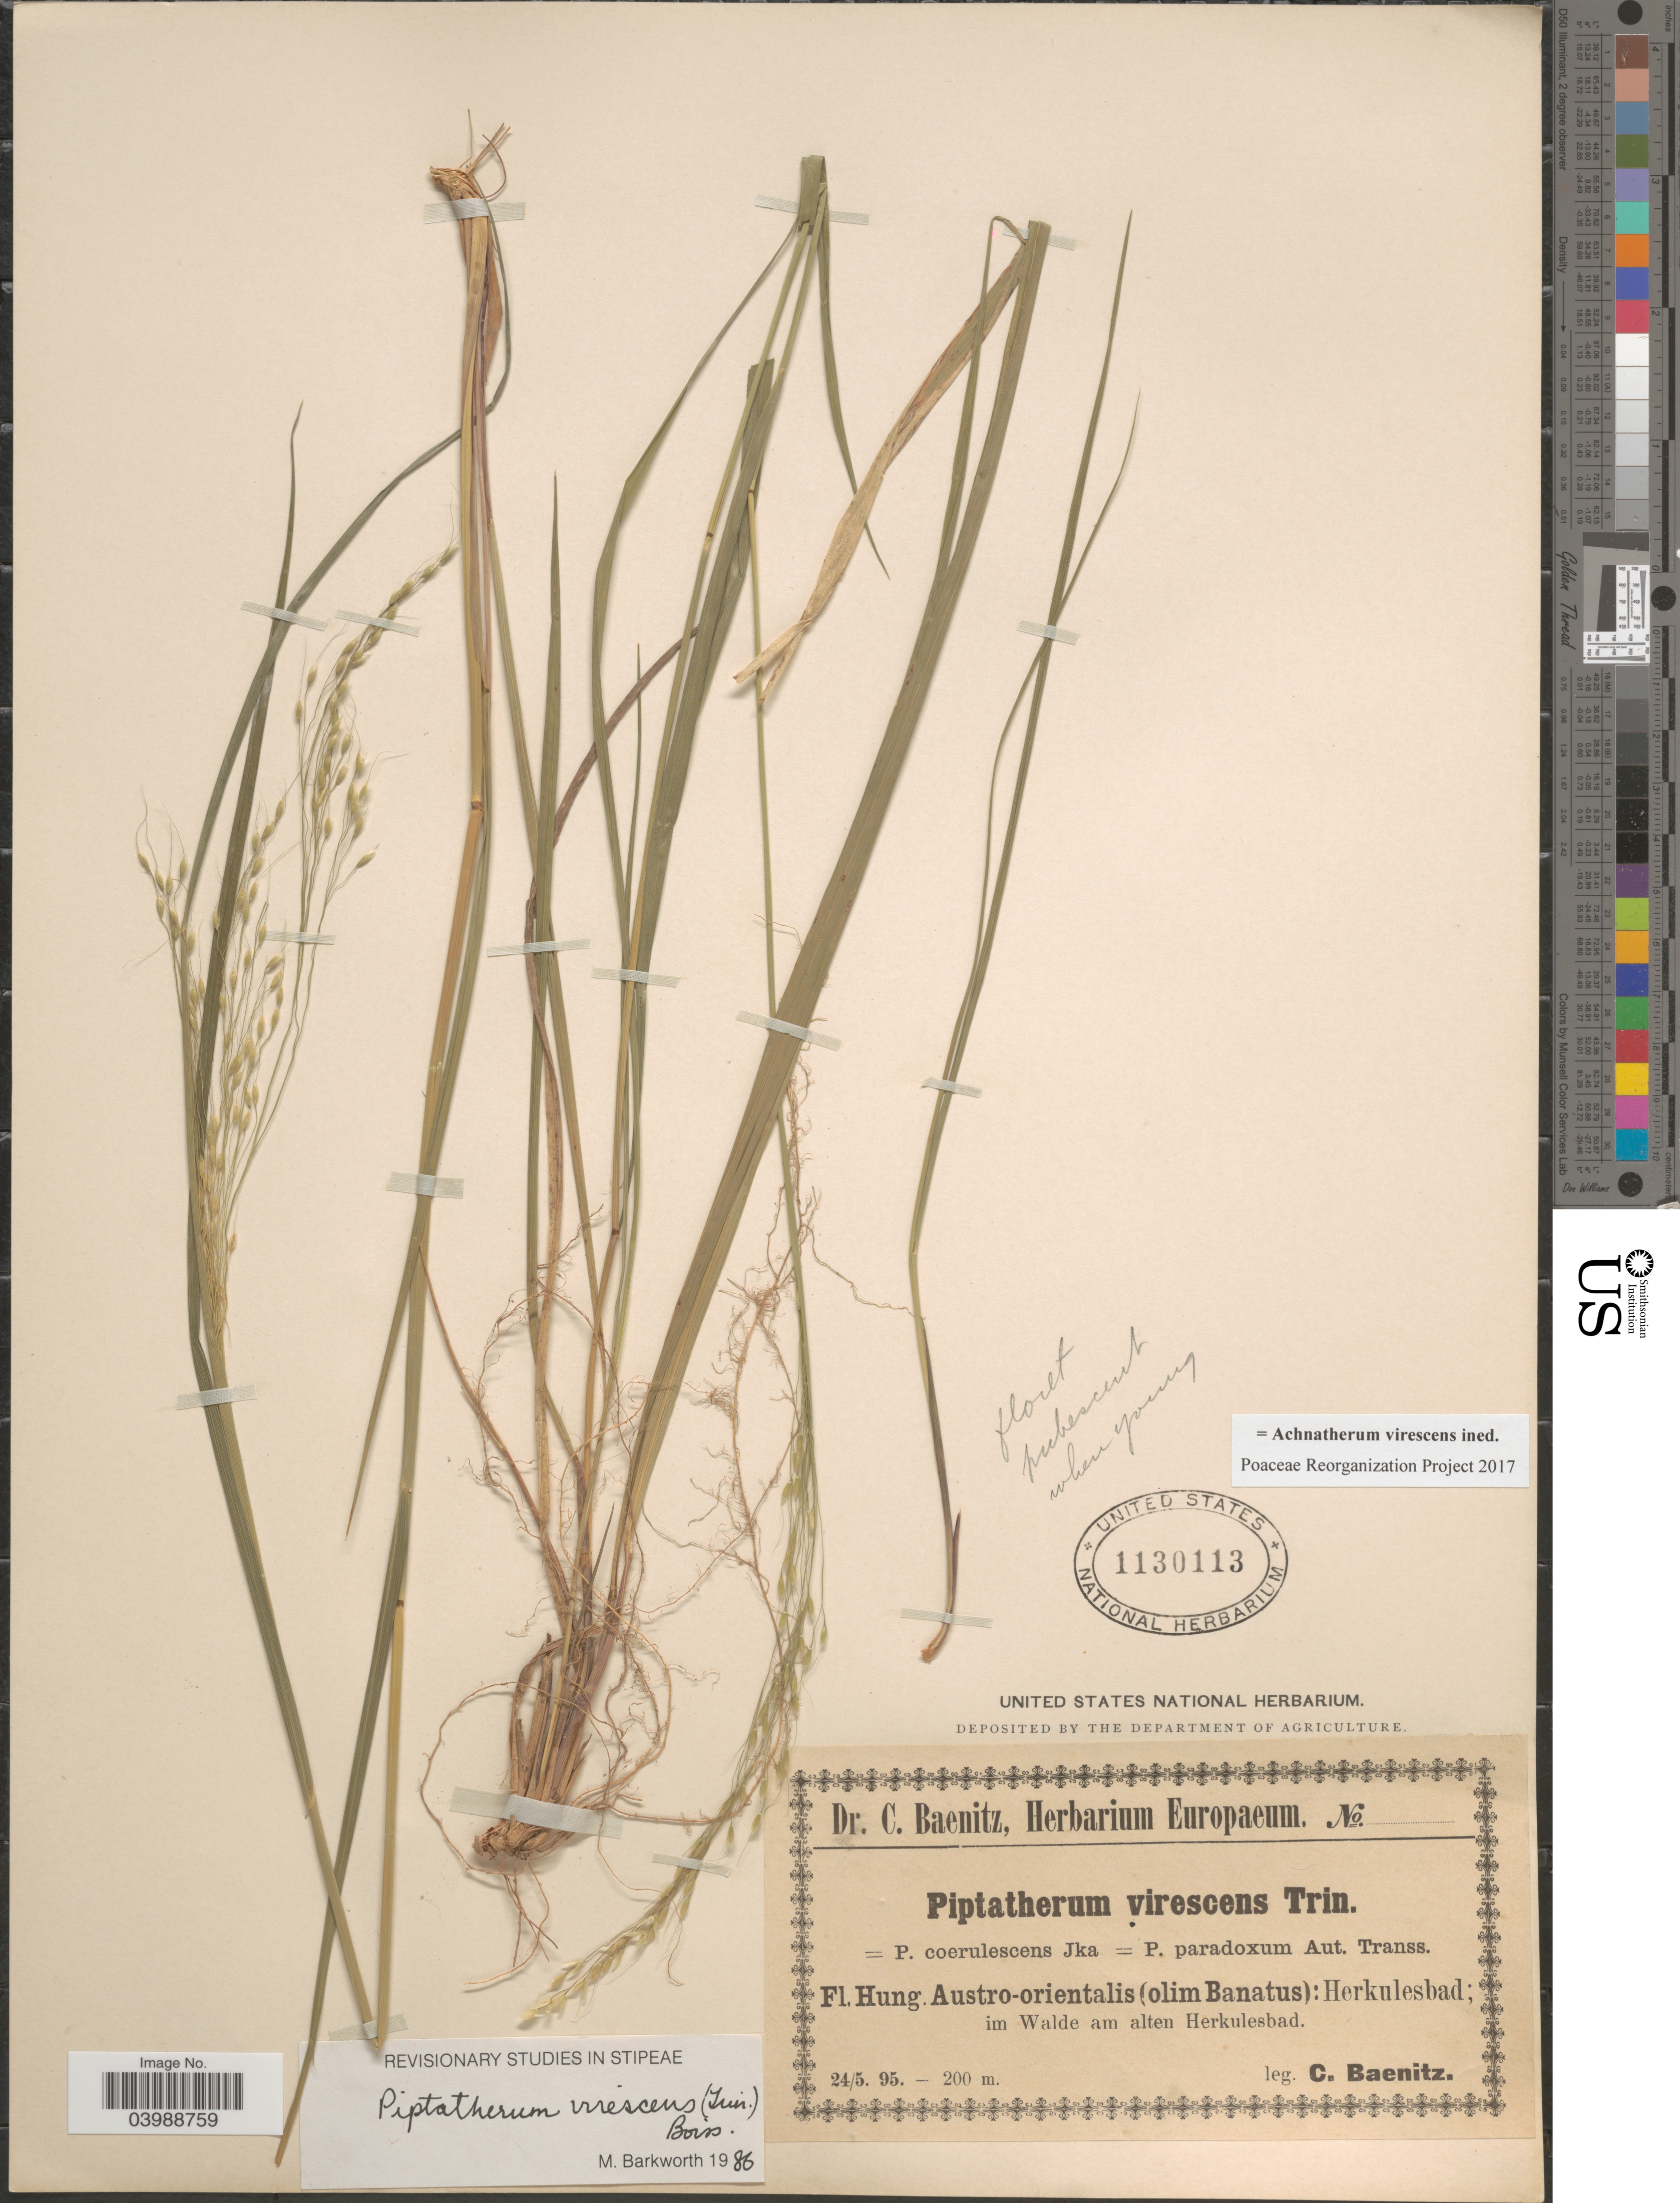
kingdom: Plantae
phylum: Tracheophyta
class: Liliopsida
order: Poales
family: Poaceae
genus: Achnatherum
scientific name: Achnatherum virescens ined.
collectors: C. G. Baenitz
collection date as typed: Transcribed d/m/y: 24/5/95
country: Hungary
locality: Hung. Austro-orientalis (olim Banatus): Herkulesbad; im Walde am alten Herkulesbad.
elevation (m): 200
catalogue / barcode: US 1130113